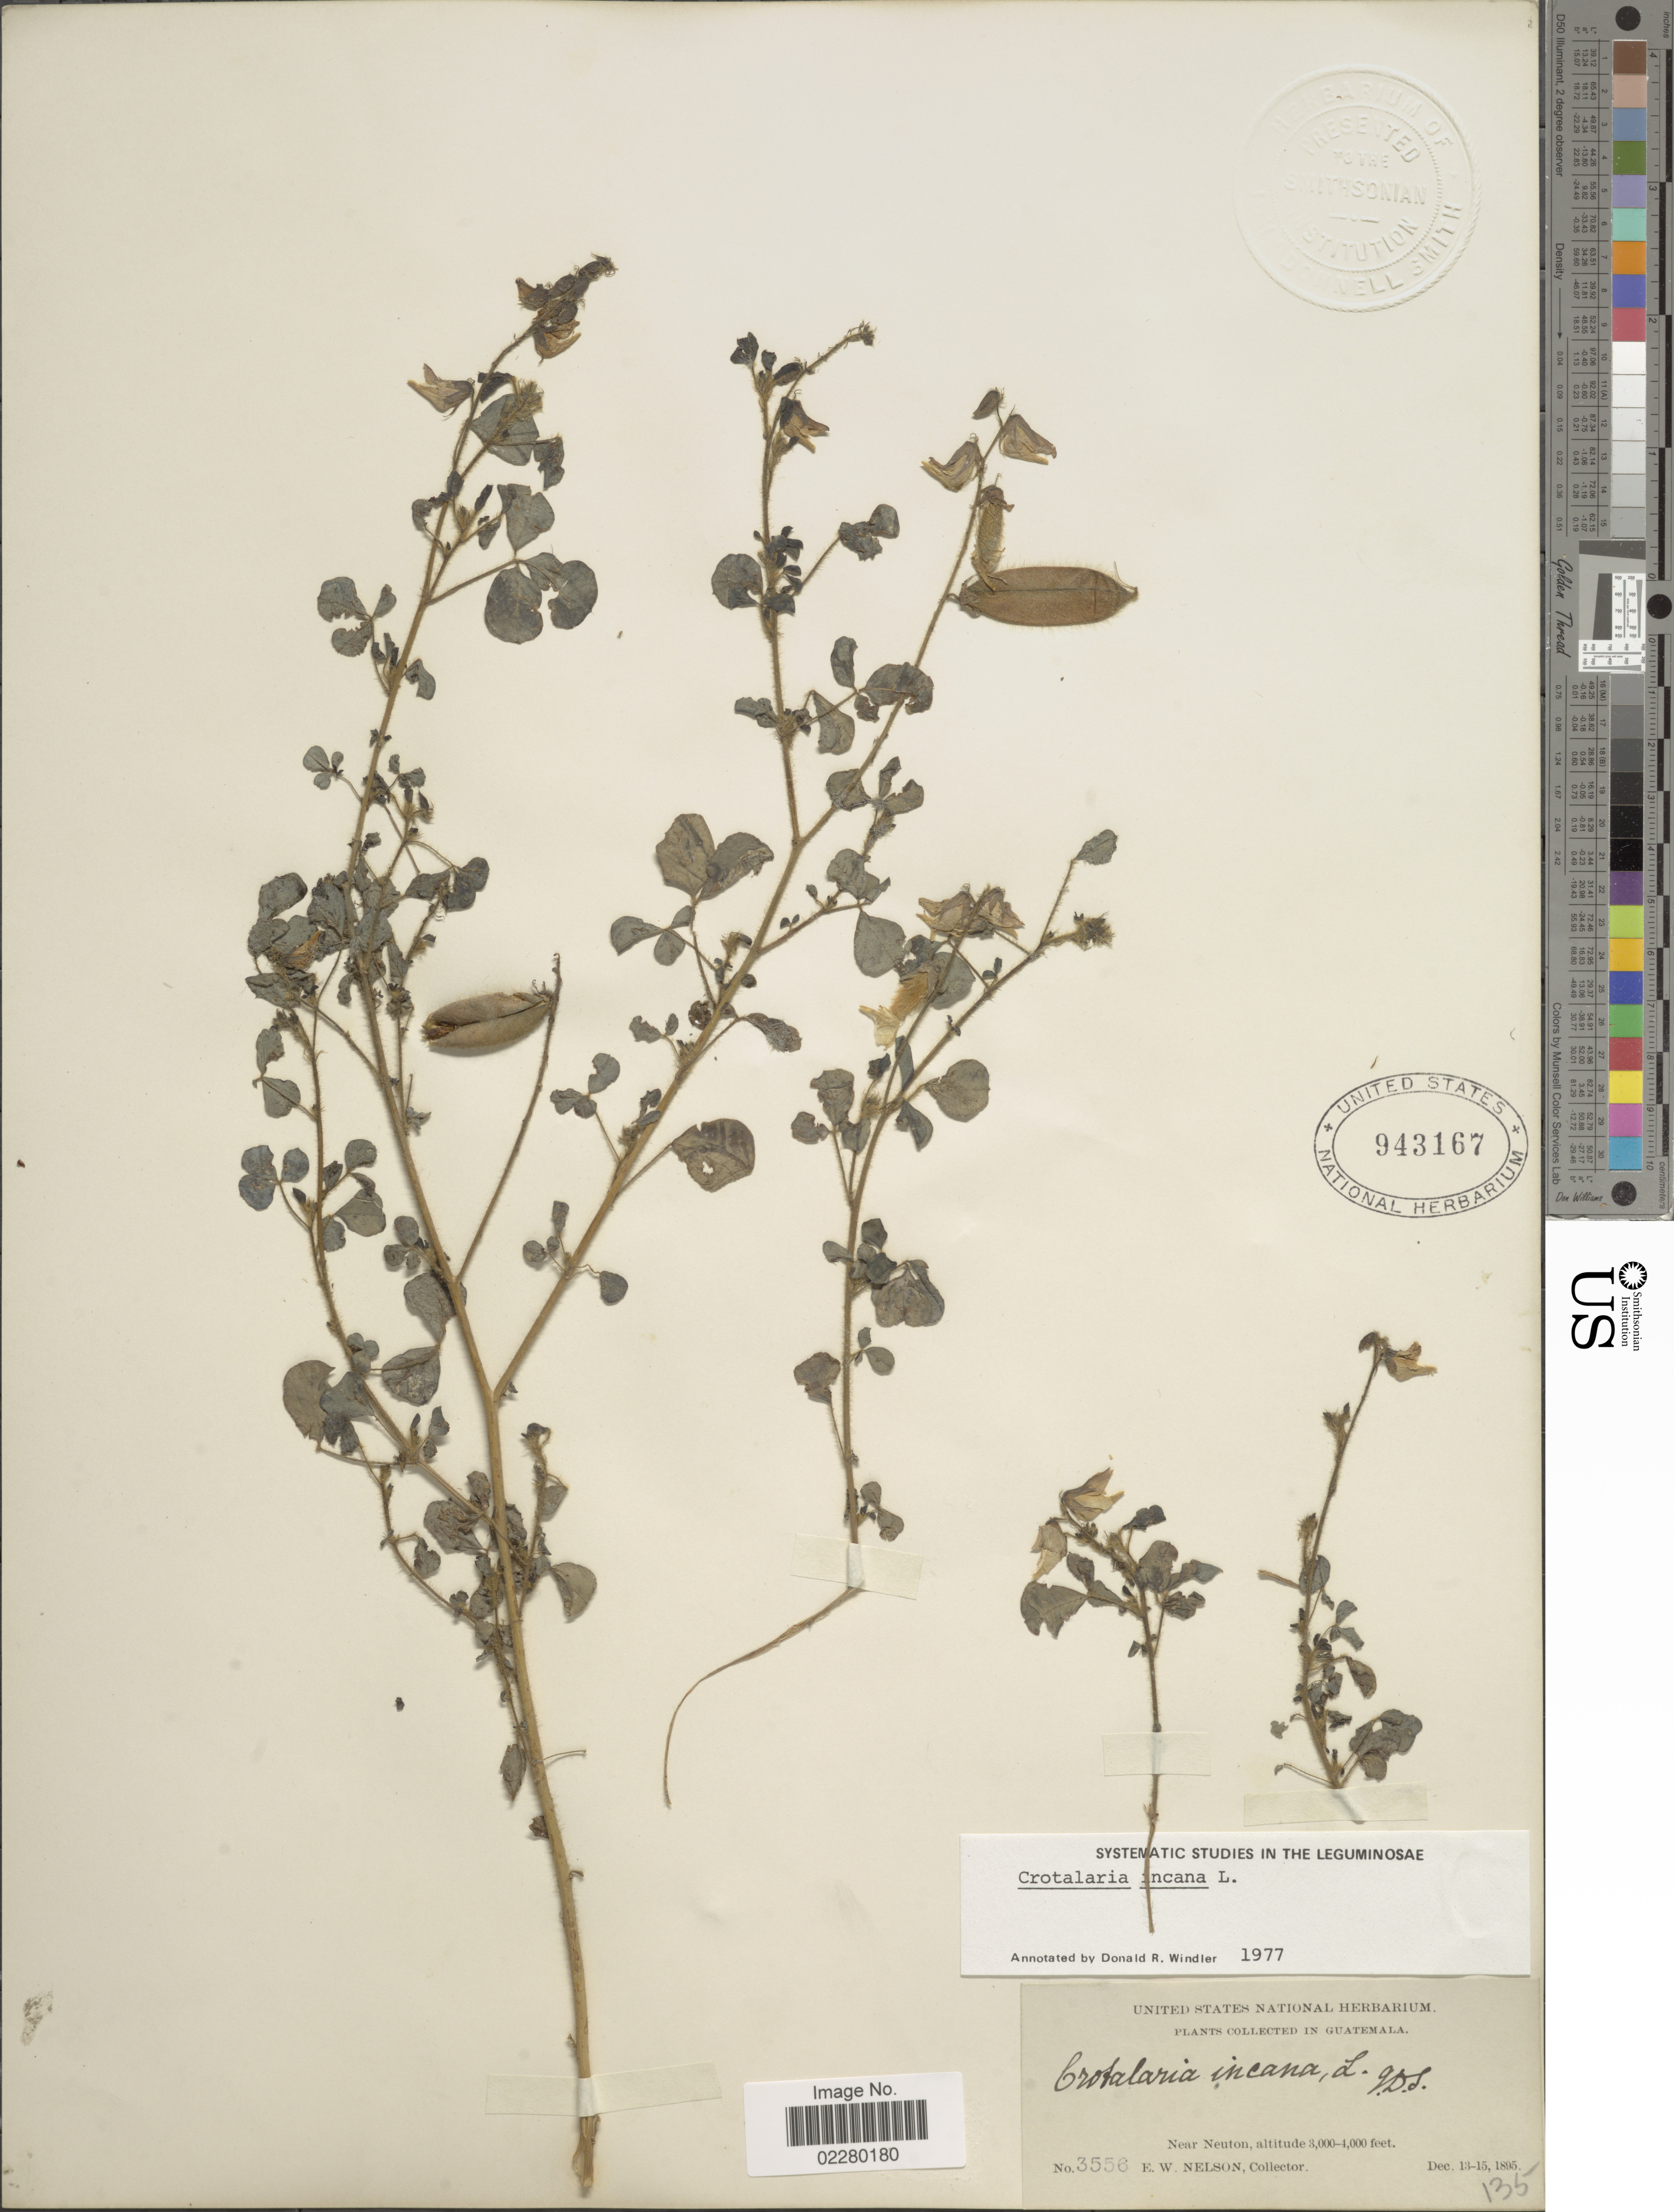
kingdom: Plantae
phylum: Tracheophyta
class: Magnoliopsida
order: Fabales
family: Fabaceae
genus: Crotalaria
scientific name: Crotalaria incana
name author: L.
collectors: E. W. Nelson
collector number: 3556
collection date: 1895-12-13/1895-12-15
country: Guatemala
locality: Near Neuton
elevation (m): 914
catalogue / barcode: US 943167